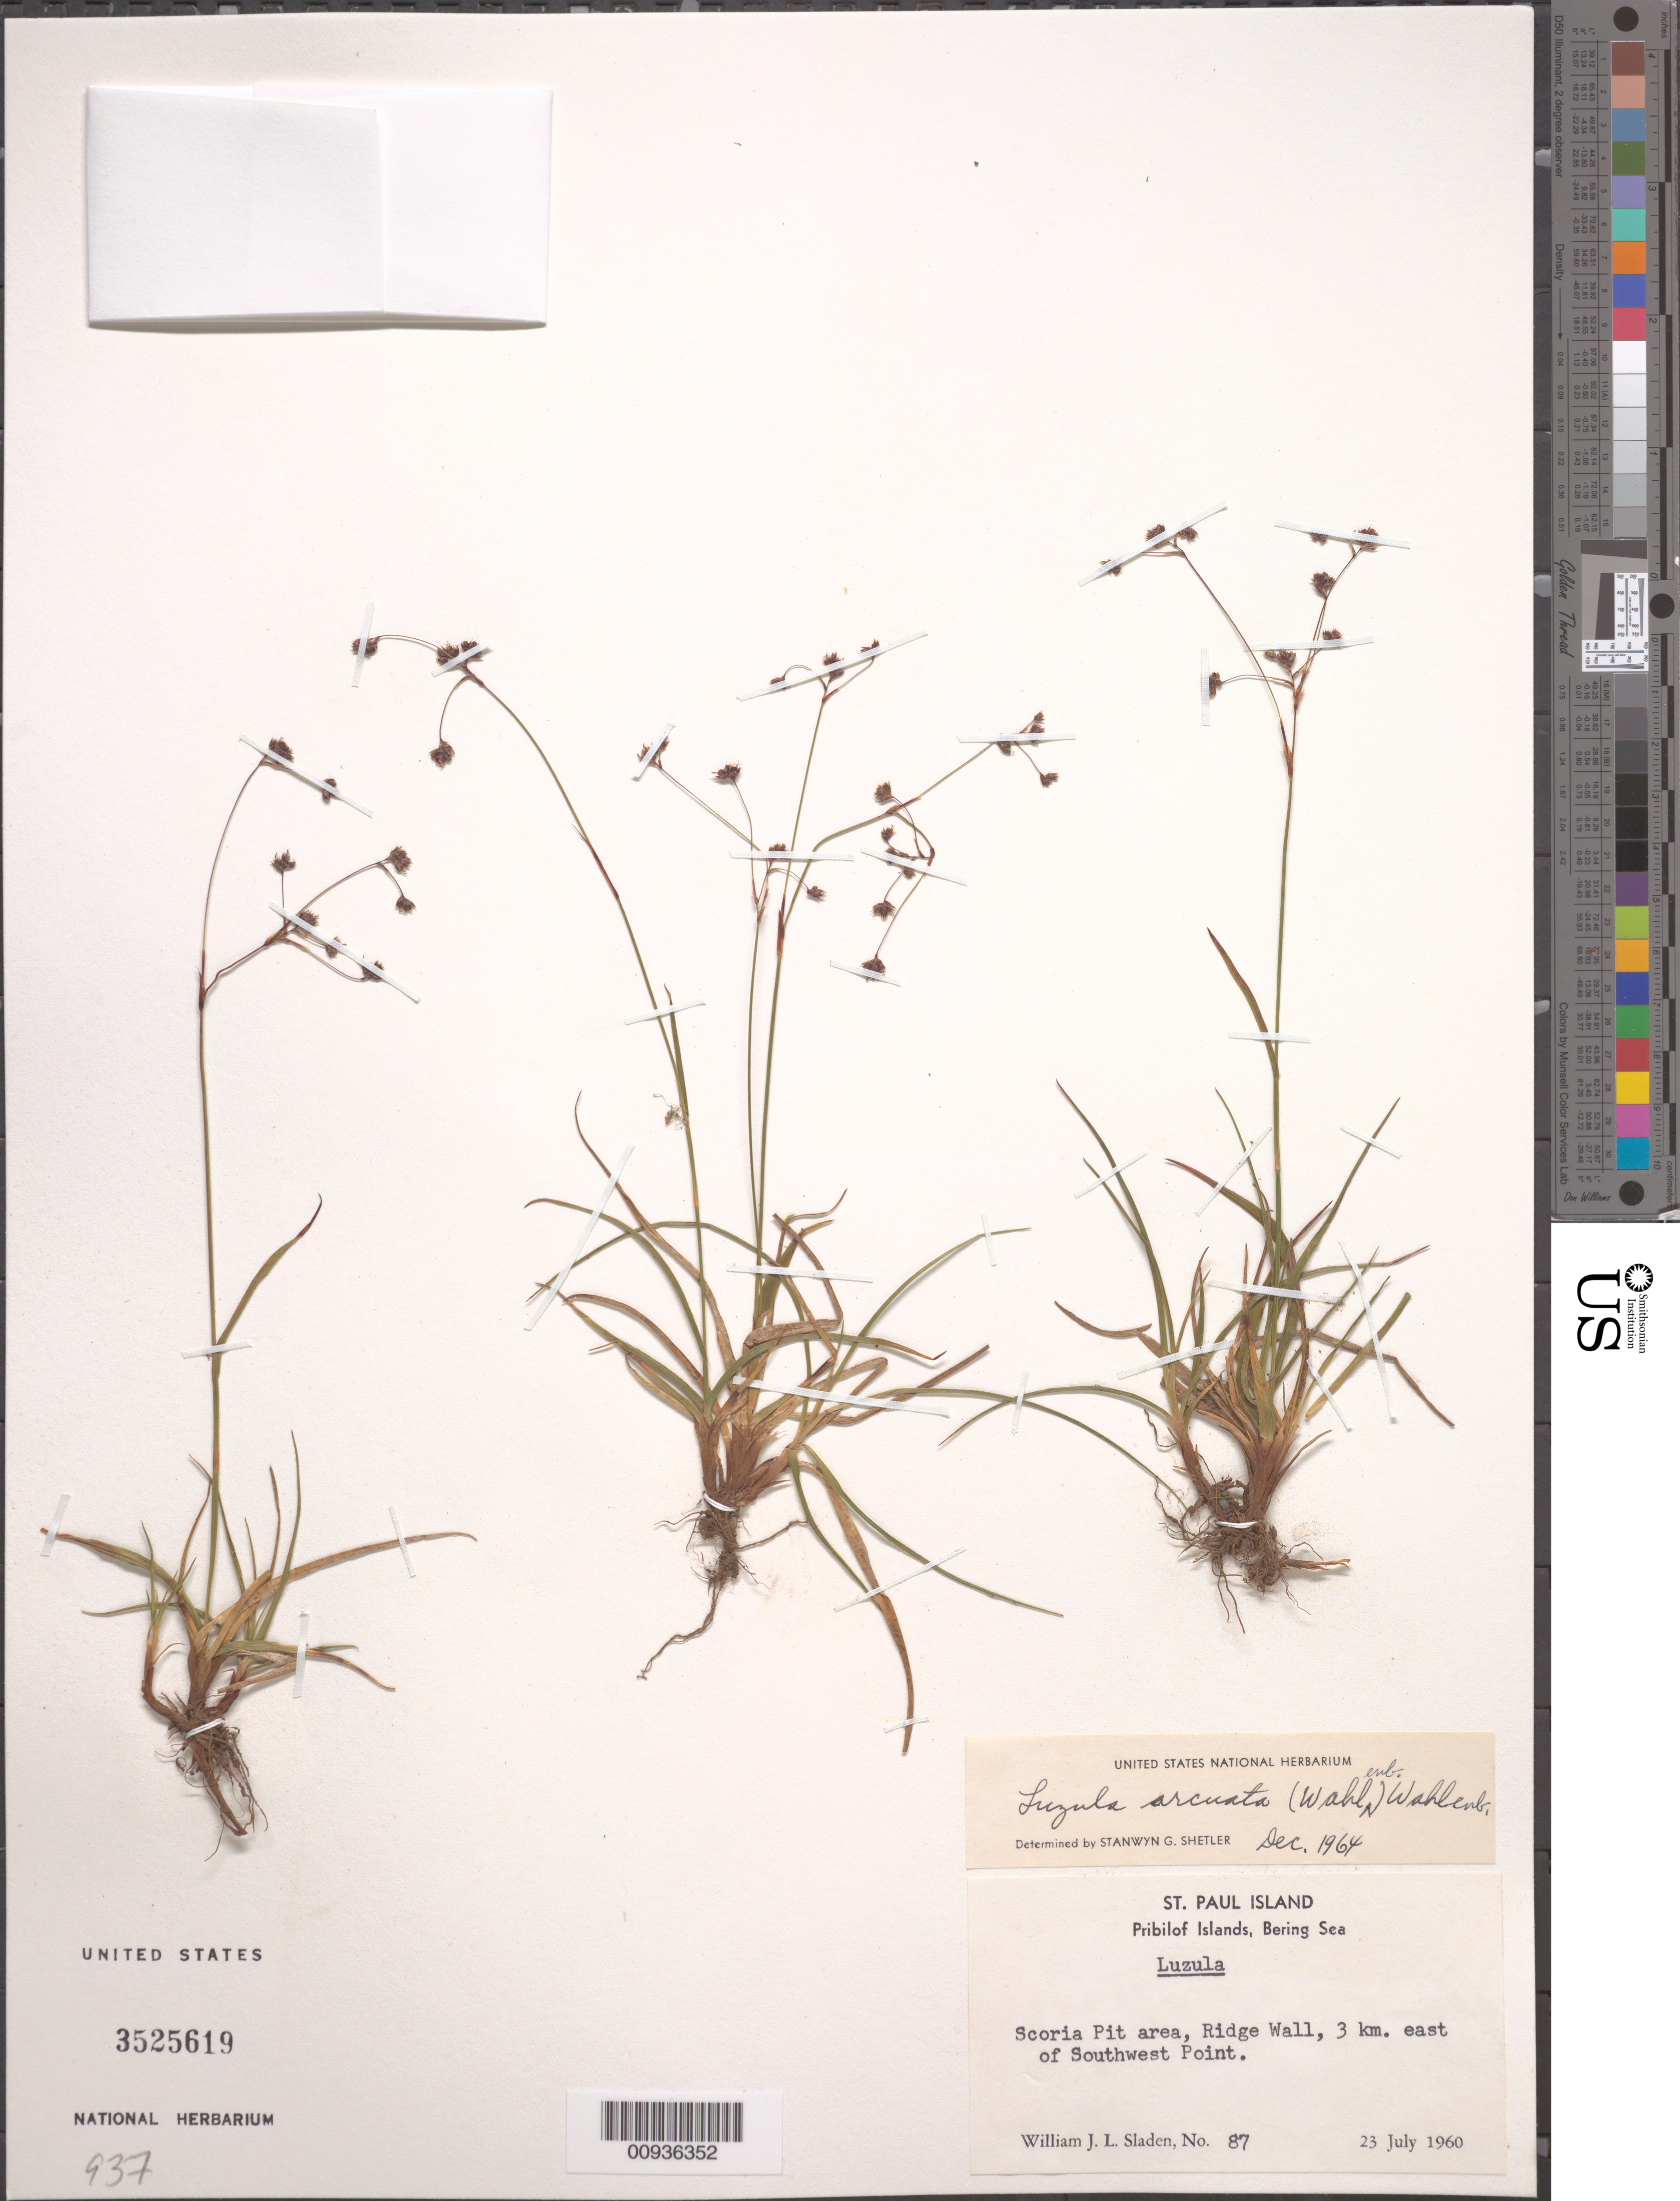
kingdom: Plantae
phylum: Tracheophyta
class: Liliopsida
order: Poales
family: Juncaceae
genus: Luzula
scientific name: Luzula arcuata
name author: (Wahlenb.) Sw.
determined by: Shetler, Stanwyn G., (US), NMNH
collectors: W. Sladen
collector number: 87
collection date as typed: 23 Jul 1960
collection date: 1960-07-23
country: United States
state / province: Alaska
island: St. Paul Island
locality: St. Paul Island. Scoria Pit Area, Ridge Wall, 3 km. east of Southwest Point., Bering Sea, Pribilof Islands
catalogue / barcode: US 3525619